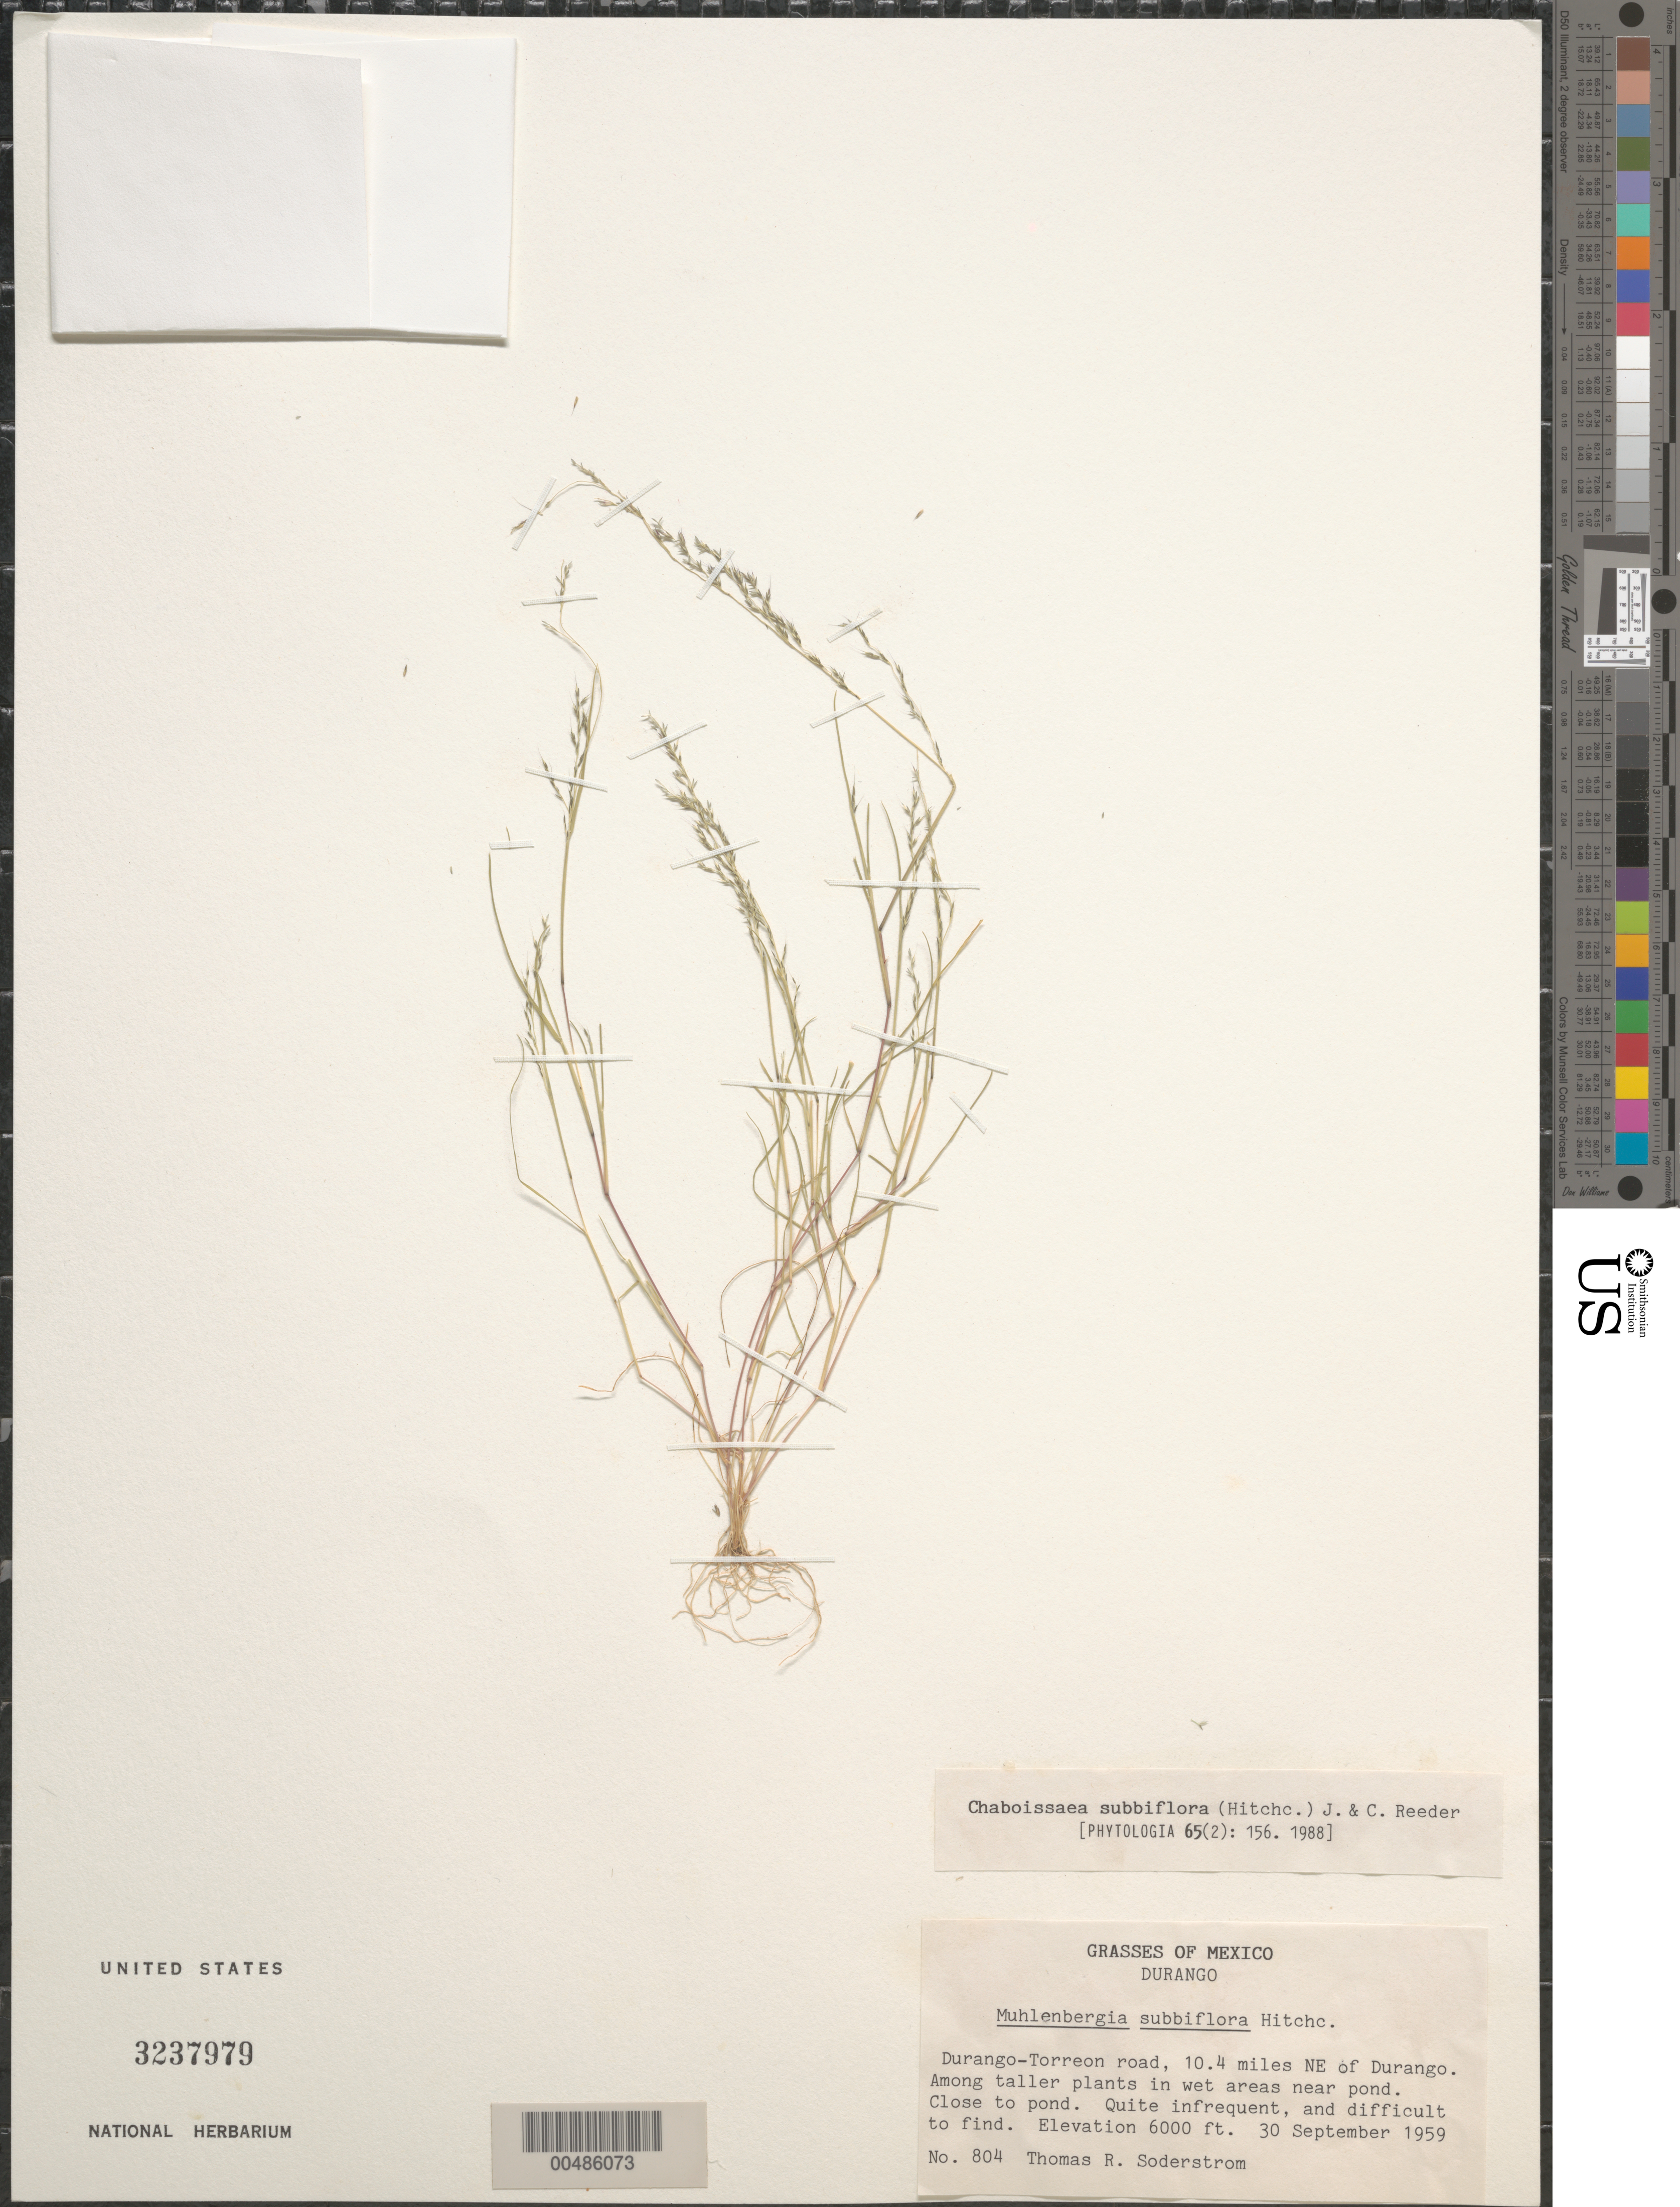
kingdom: Plantae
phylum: Tracheophyta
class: Liliopsida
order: Poales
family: Poaceae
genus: Chaboissaea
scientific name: Chaboissaea subbiflora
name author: (Hitchc.) Reeder & C. Reeder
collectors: T. R. Soderstrom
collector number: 804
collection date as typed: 30 Sep 1959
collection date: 1959-09-30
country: Mexico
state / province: Durango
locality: Durango - Torreon road, 10.4 mi NE of Durango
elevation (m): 1829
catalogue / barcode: US 3237979